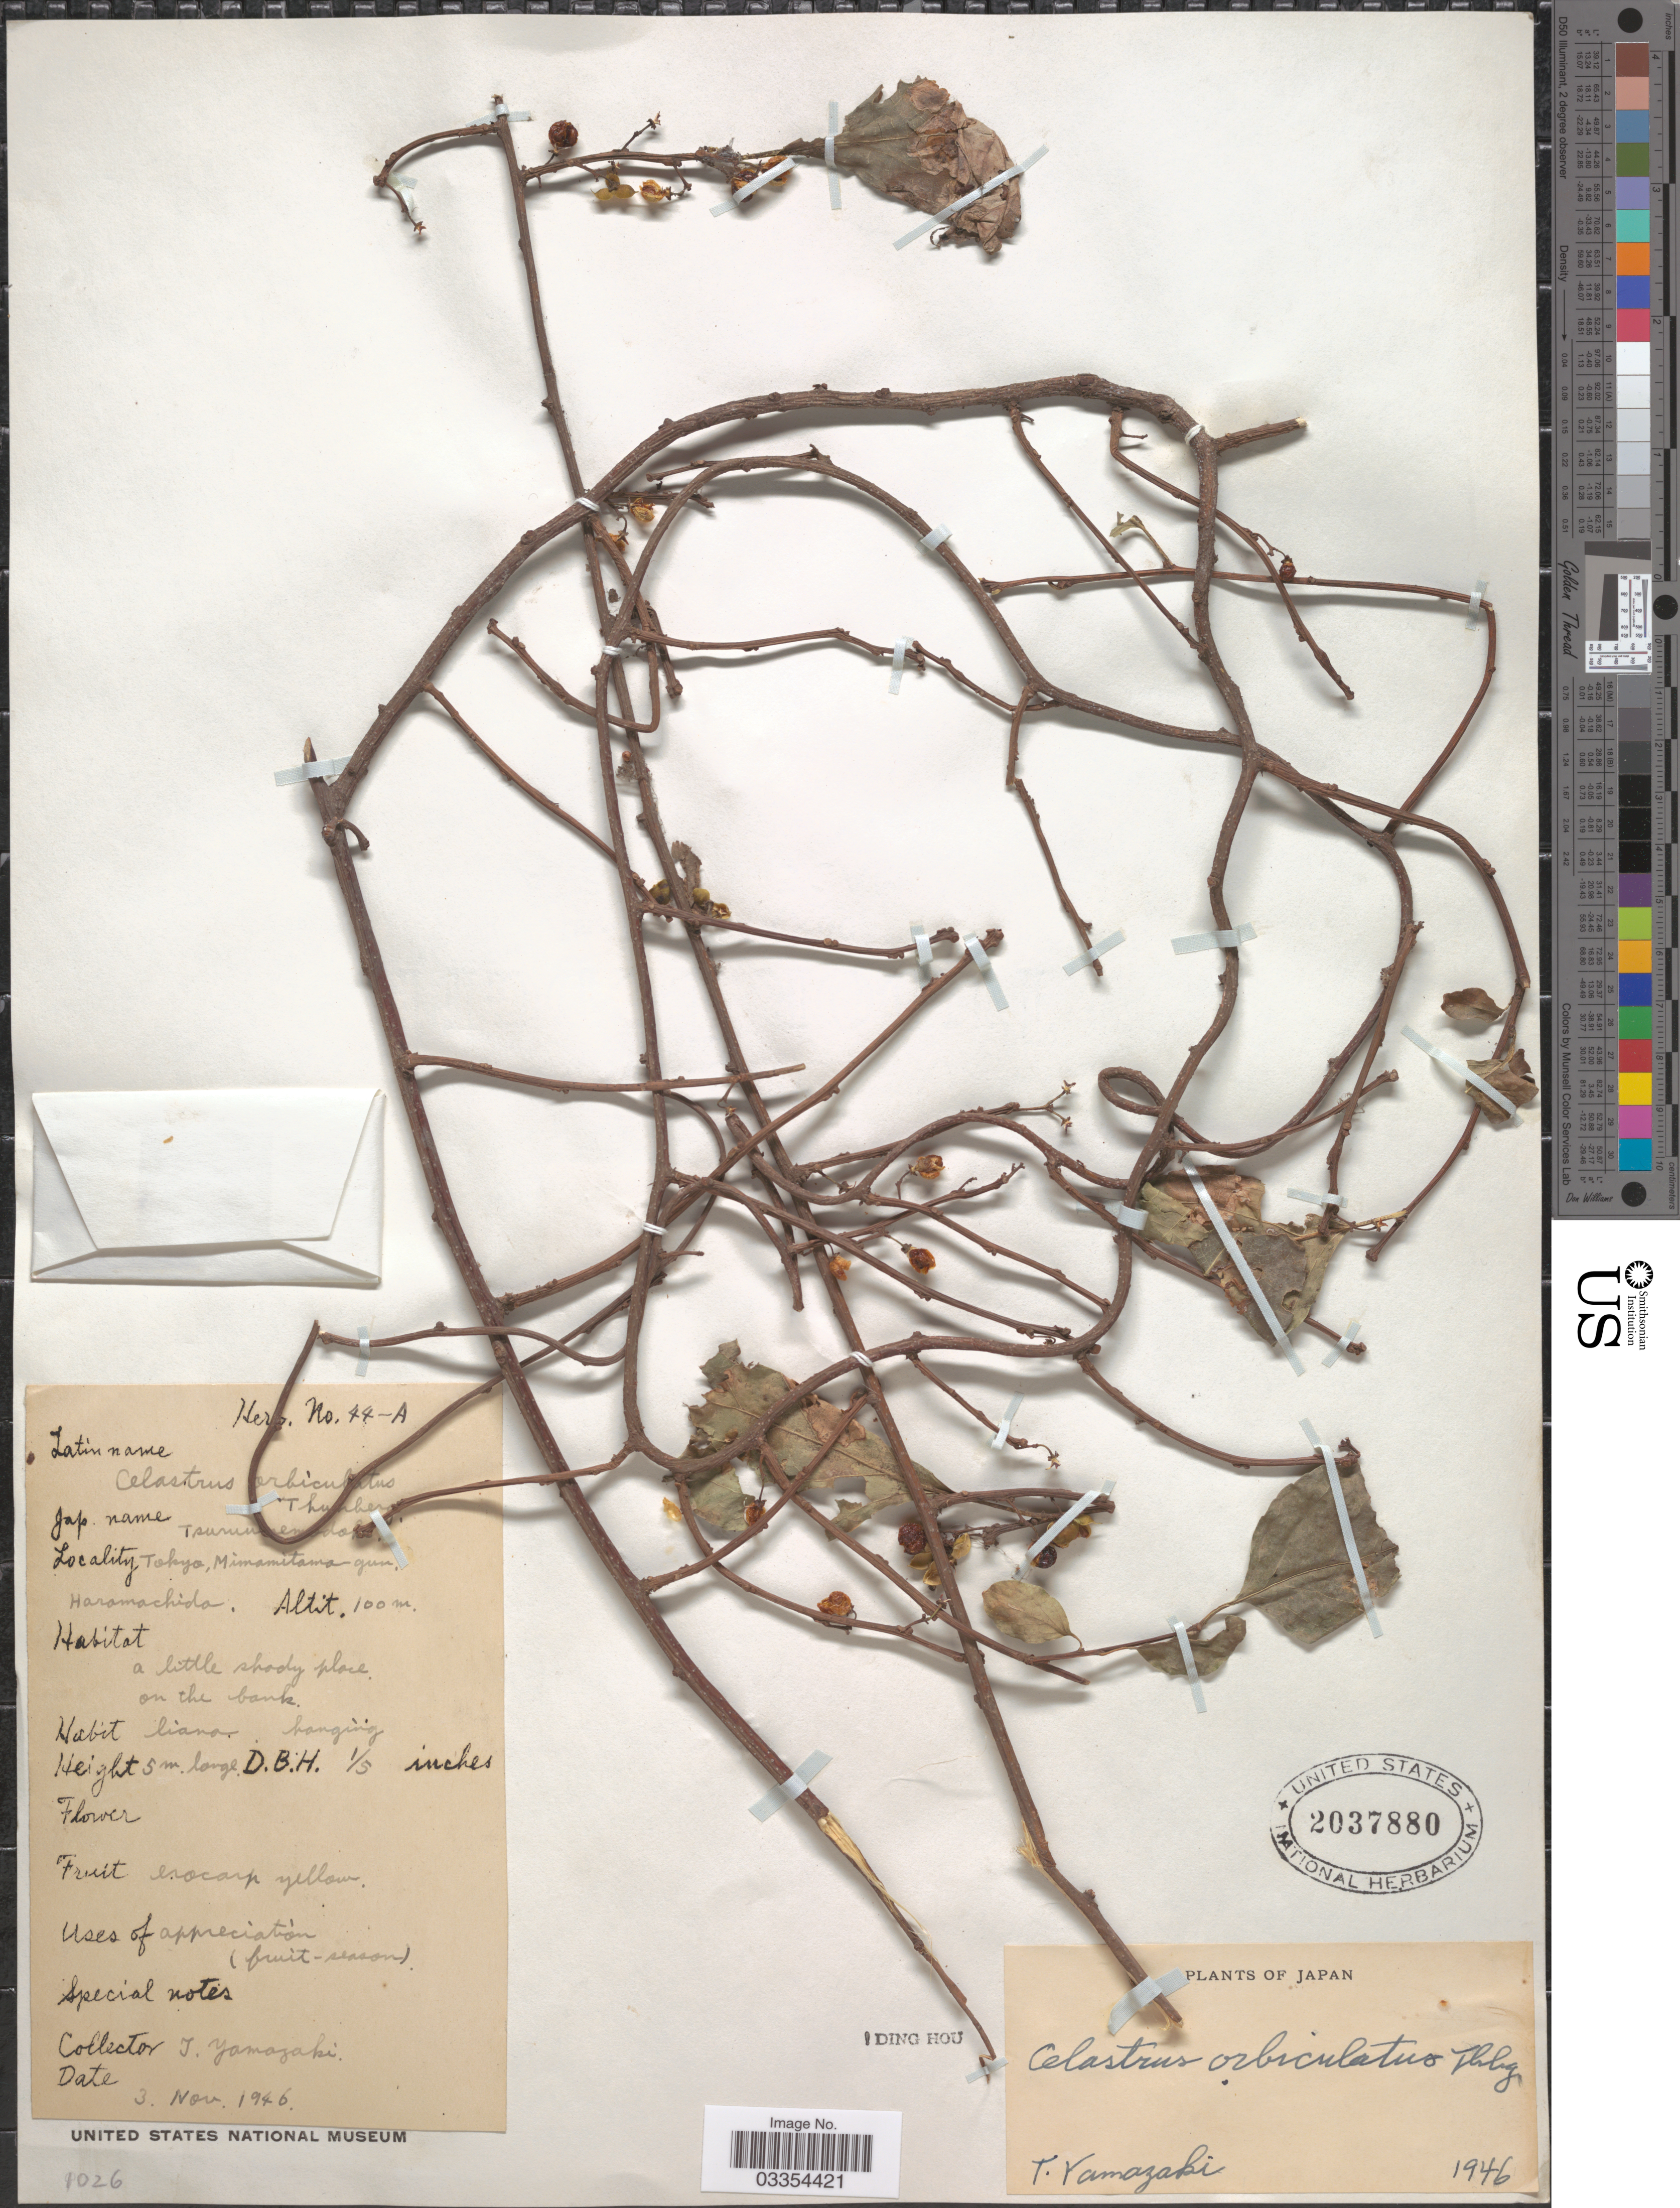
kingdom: Plantae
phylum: Tracheophyta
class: Magnoliopsida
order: Celastrales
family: Celastraceae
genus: Celastrus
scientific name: Celastrus orbiculatus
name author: Thunb.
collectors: T. Yamazaki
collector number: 44-A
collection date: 1946-11-03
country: Japan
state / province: Tokyo, Federal City of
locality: Tokyo, Mimamitama-gun. Haramachida.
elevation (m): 100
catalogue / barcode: US 2037880